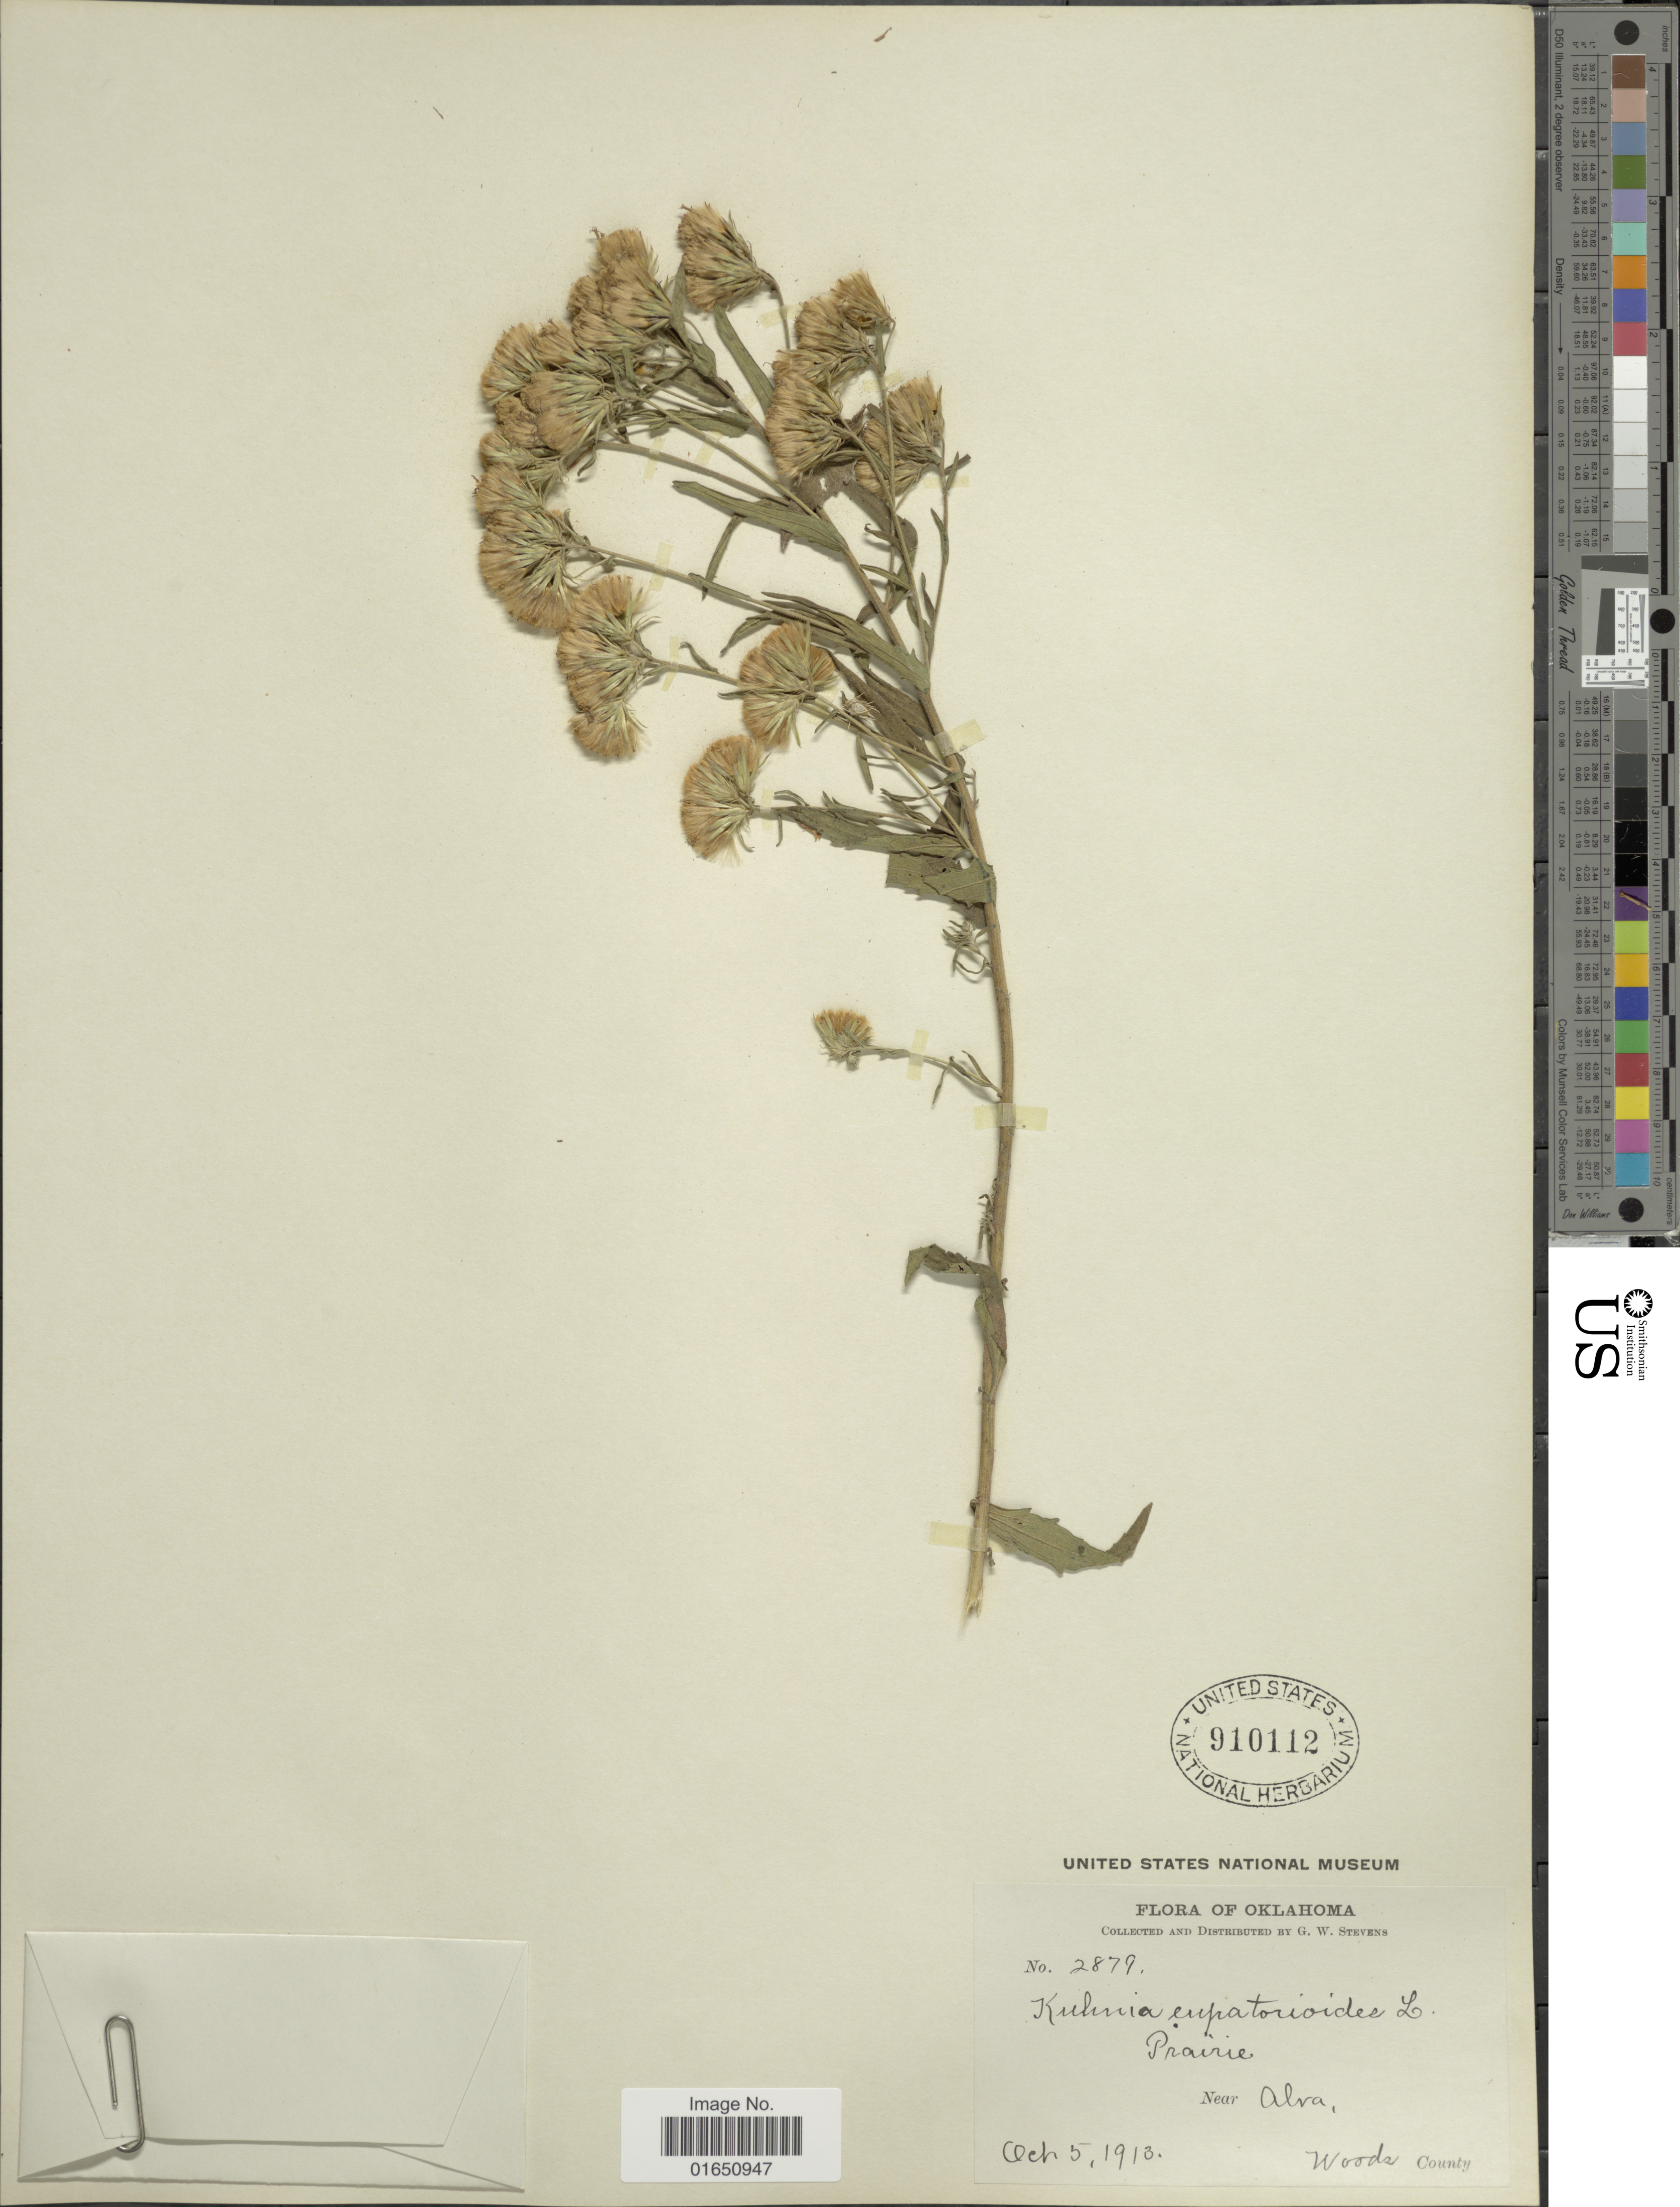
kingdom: Plantae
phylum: Tracheophyta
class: Magnoliopsida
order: Asterales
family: Asteraceae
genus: Brickellia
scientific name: Brickellia eupatorioides var. corymbulosa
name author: (Torr. & A. Gray) Shinners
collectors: G. W. Stevens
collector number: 2879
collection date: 1913-10-05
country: United States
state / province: Oklahoma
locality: Prairie, Near Alva. Woods County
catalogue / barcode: US 910112